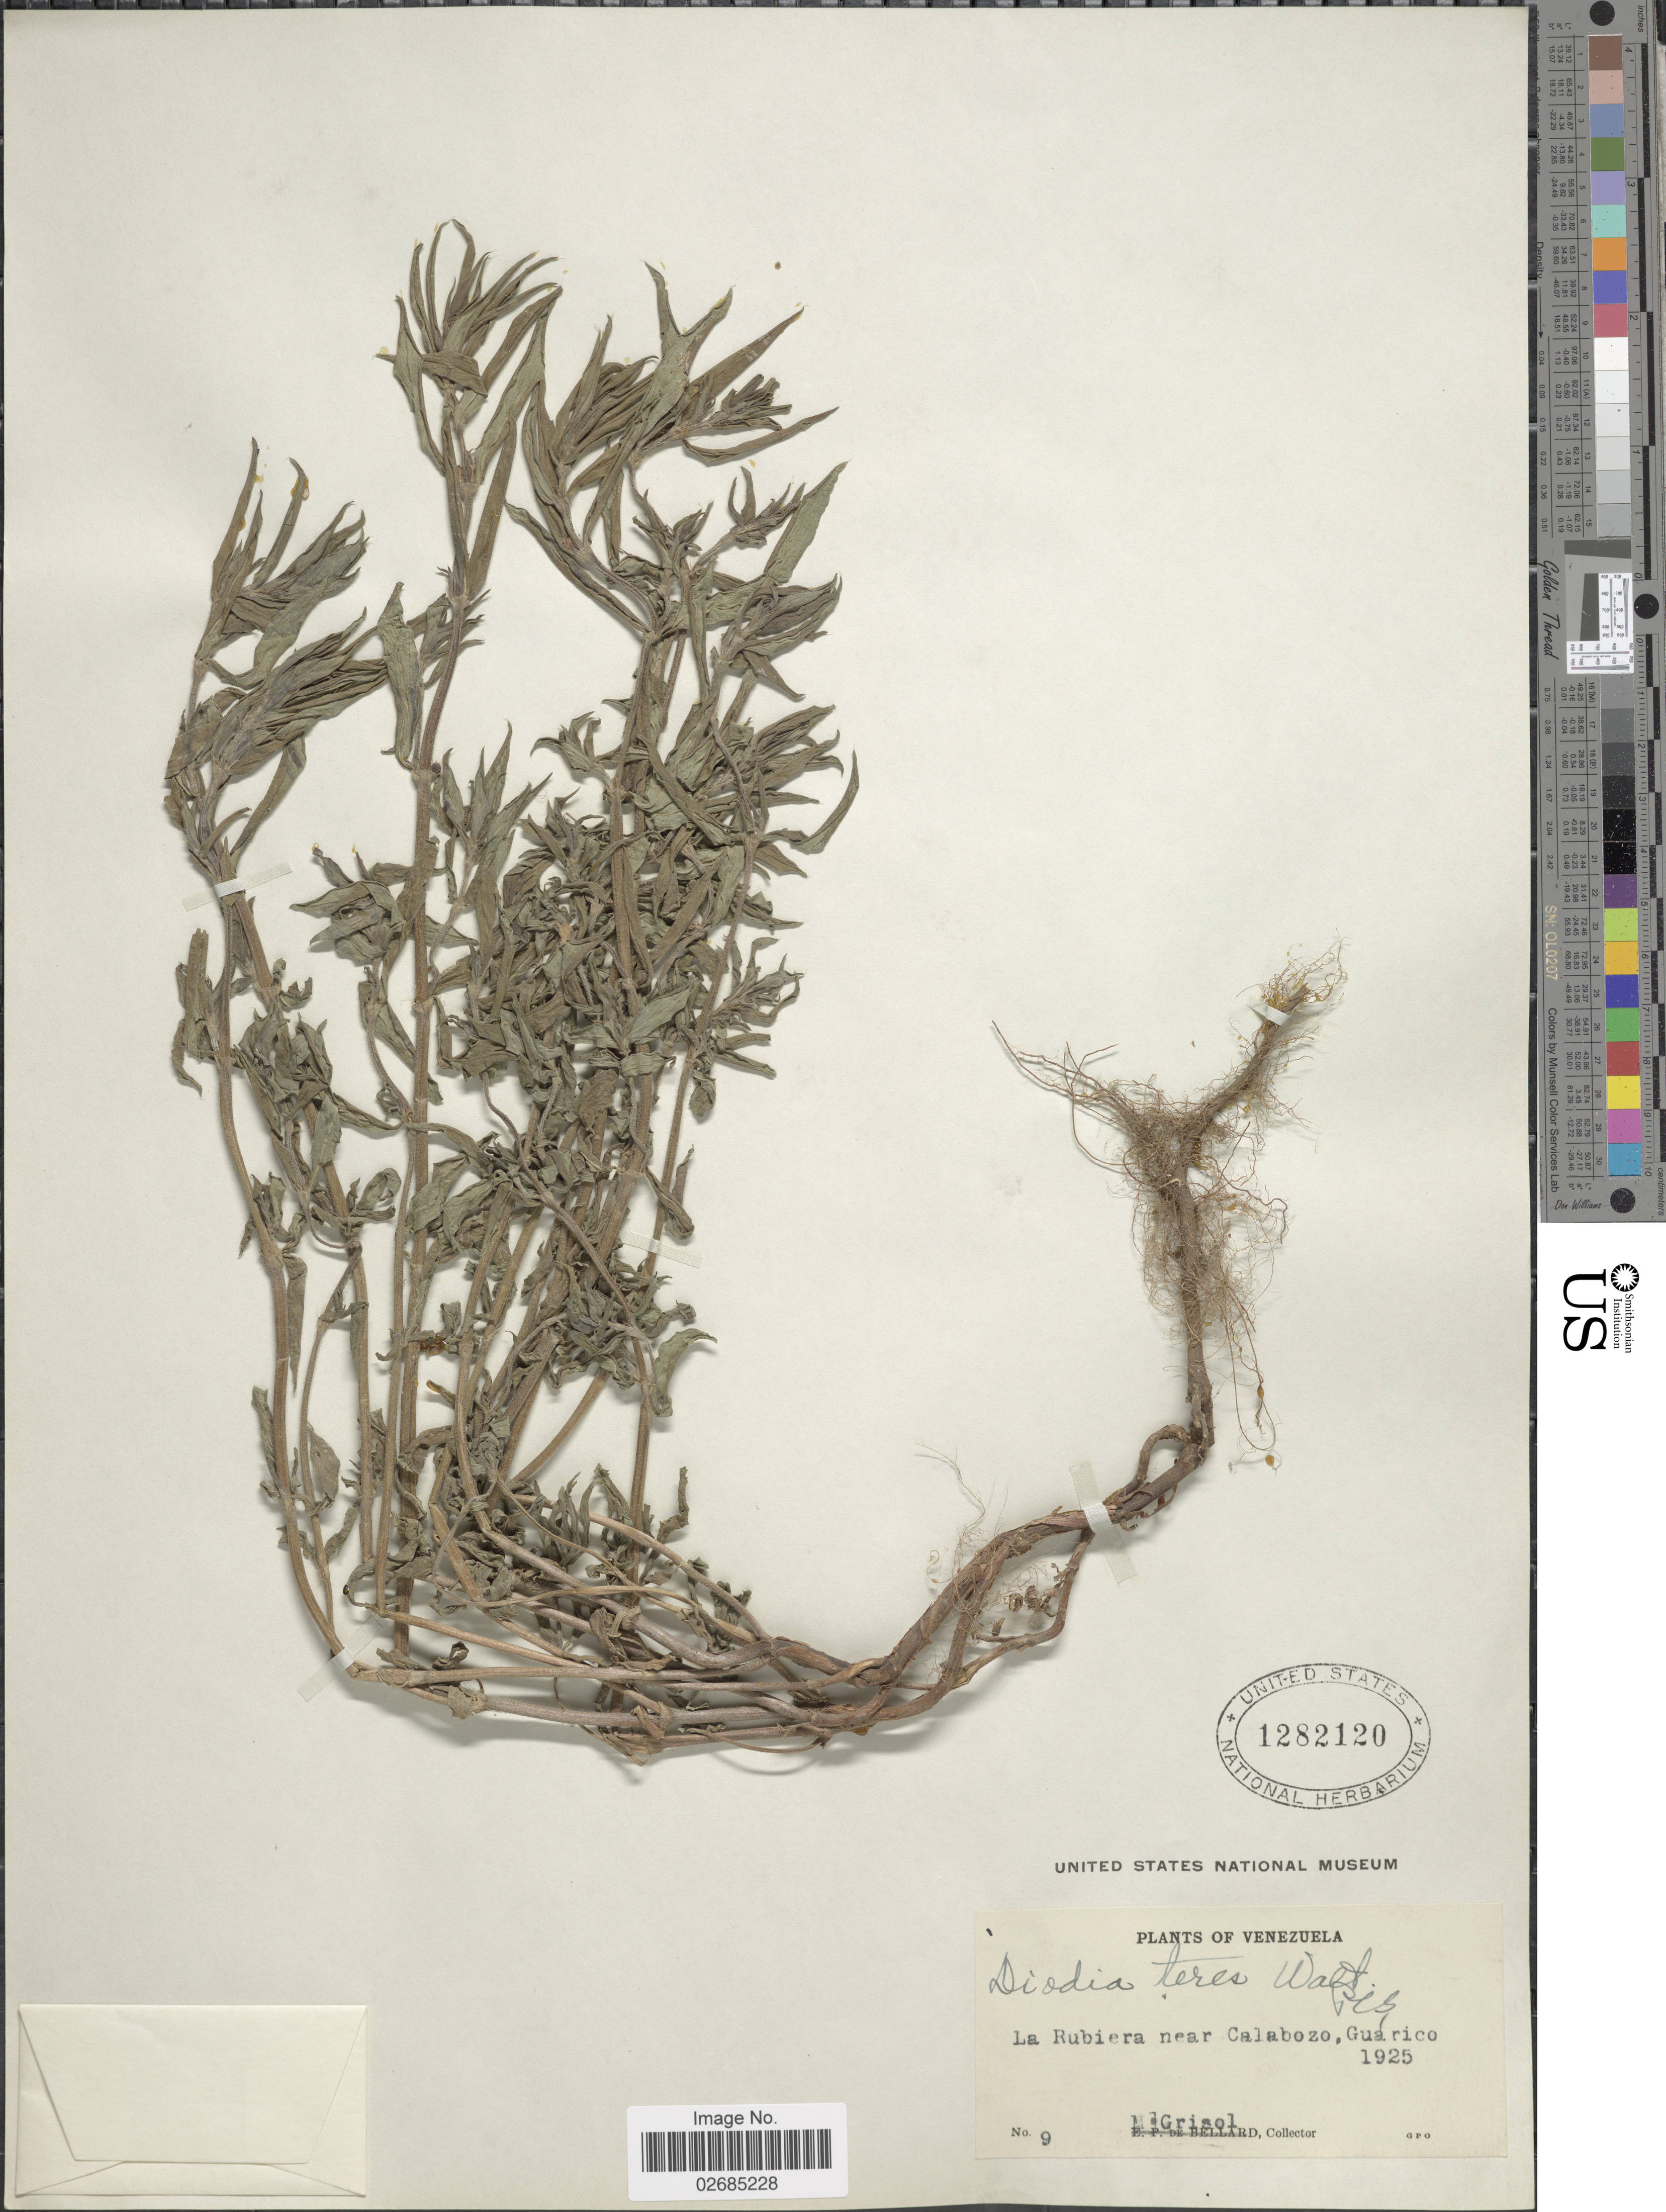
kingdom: Plantae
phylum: Tracheophyta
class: Magnoliopsida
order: Gentianales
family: Rubiaceae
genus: Diodia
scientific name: Diodia teres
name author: Walter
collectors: M. Grisol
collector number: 9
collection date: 1925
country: Venezuela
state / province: Guárico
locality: La Rubiera near Calabozo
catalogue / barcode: US 1282120